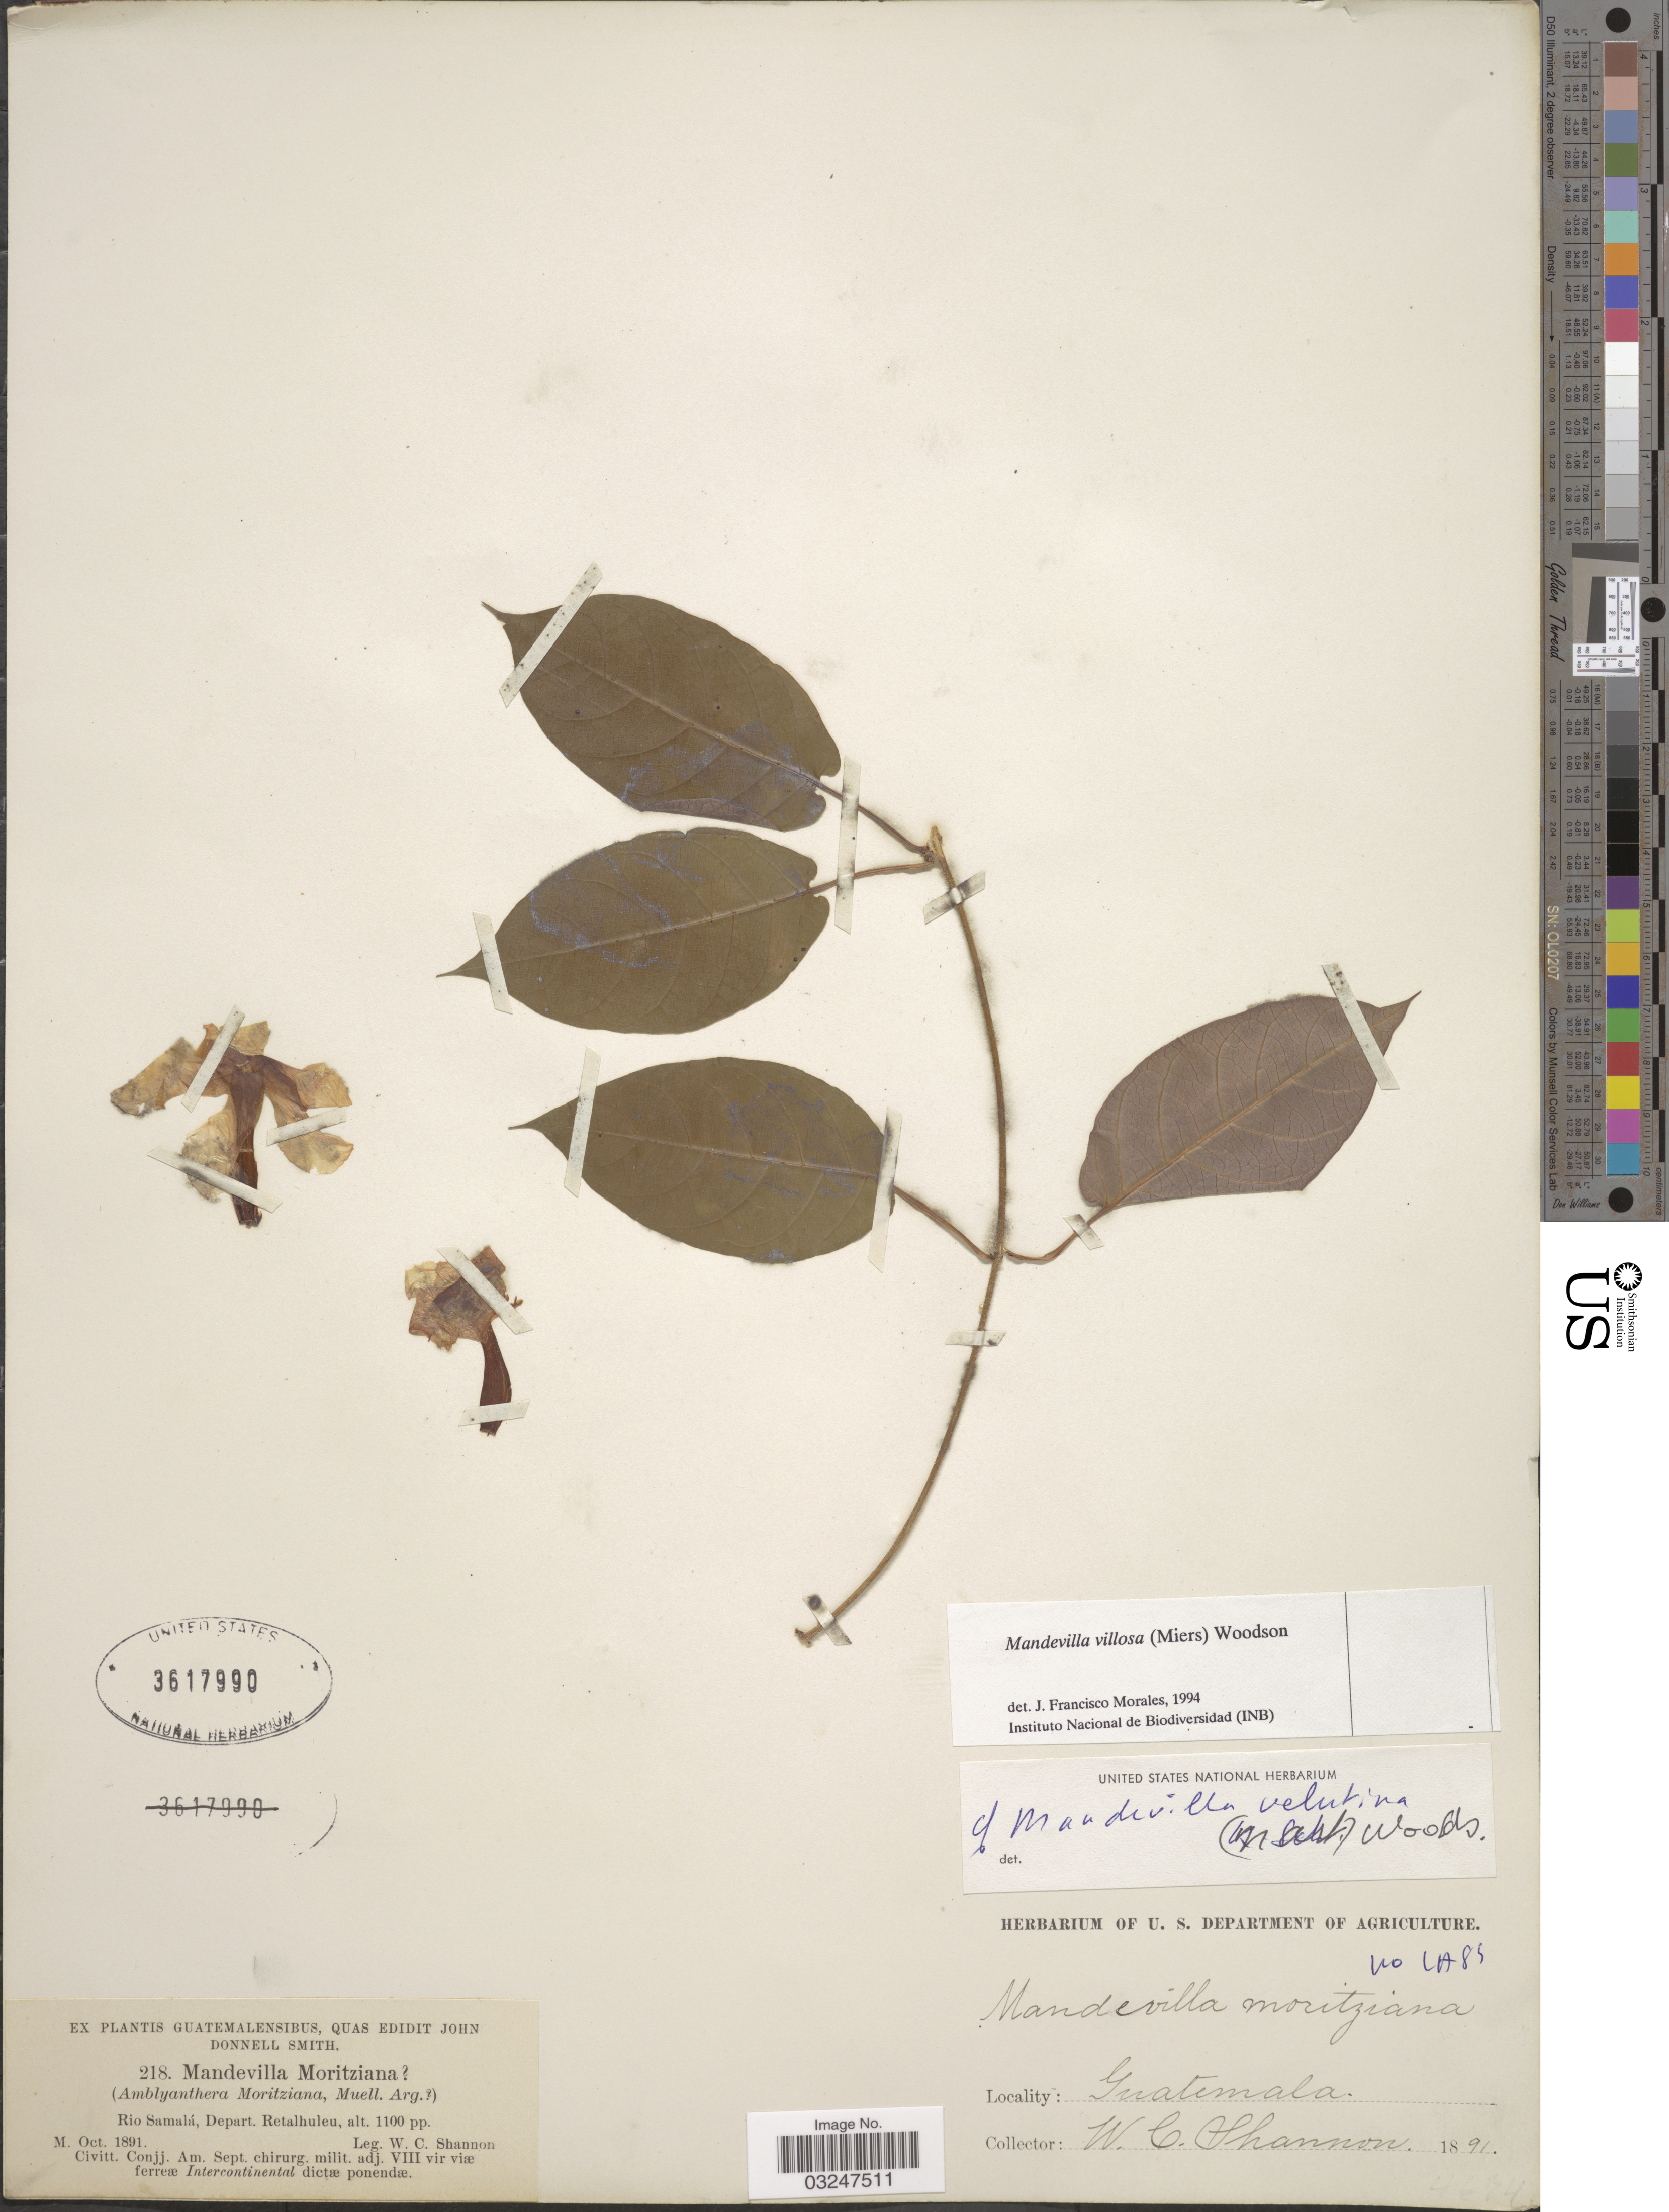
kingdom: Plantae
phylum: Tracheophyta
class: Magnoliopsida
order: Gentianales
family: Apocynaceae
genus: Mandevilla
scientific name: Mandevilla villosa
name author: (Miers) Woodson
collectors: W. C. Shannon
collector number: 218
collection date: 1891-10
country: Guatemala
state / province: Retalhuleu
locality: Rio Samalá, Depart. Retalhuleu.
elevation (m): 335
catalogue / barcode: US 3617990